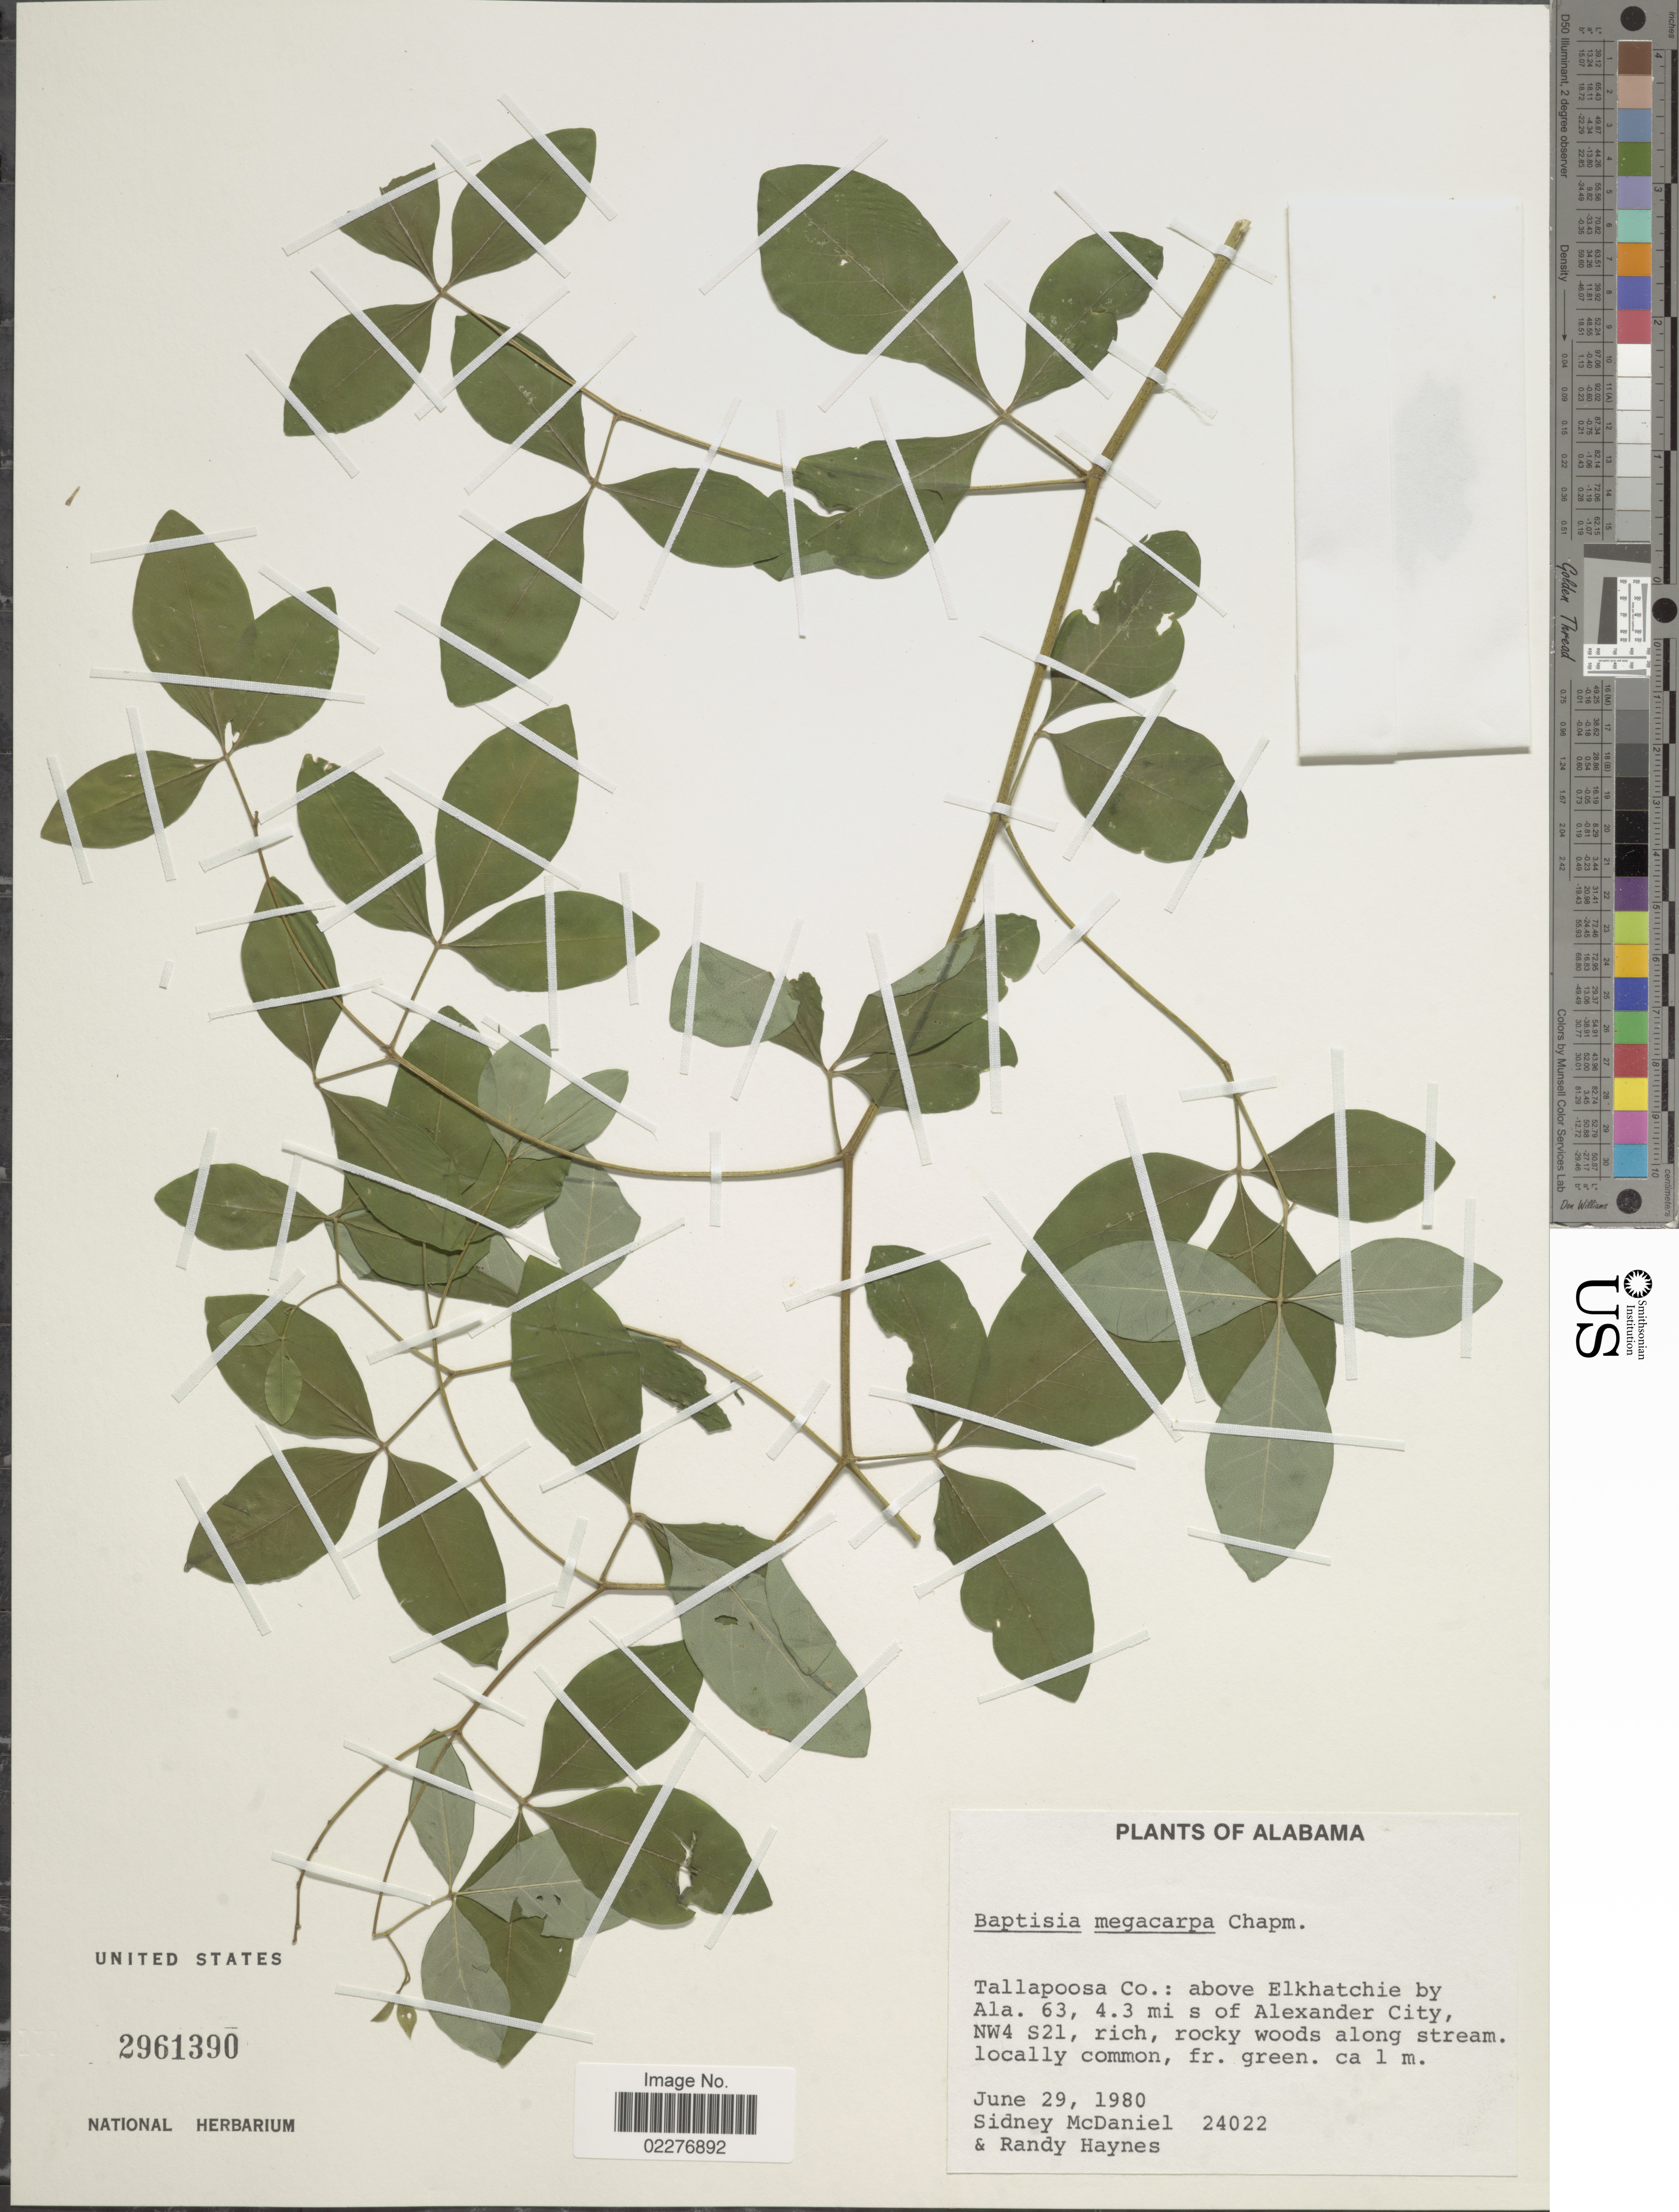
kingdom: Plantae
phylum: Tracheophyta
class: Magnoliopsida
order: Fabales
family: Fabaceae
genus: Baptisia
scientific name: Baptisia megacarpa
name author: Torr. & A. Gray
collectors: S. McDaniel & R. Haynes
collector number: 24022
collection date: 1980-06-29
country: United States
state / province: Alabama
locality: Tallapoosa Co.: above Elkhatchie by Ala. 63, 4.3 mi s of Alexander City, NW4 S21, rich, rocky woods along stream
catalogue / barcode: US 2961390